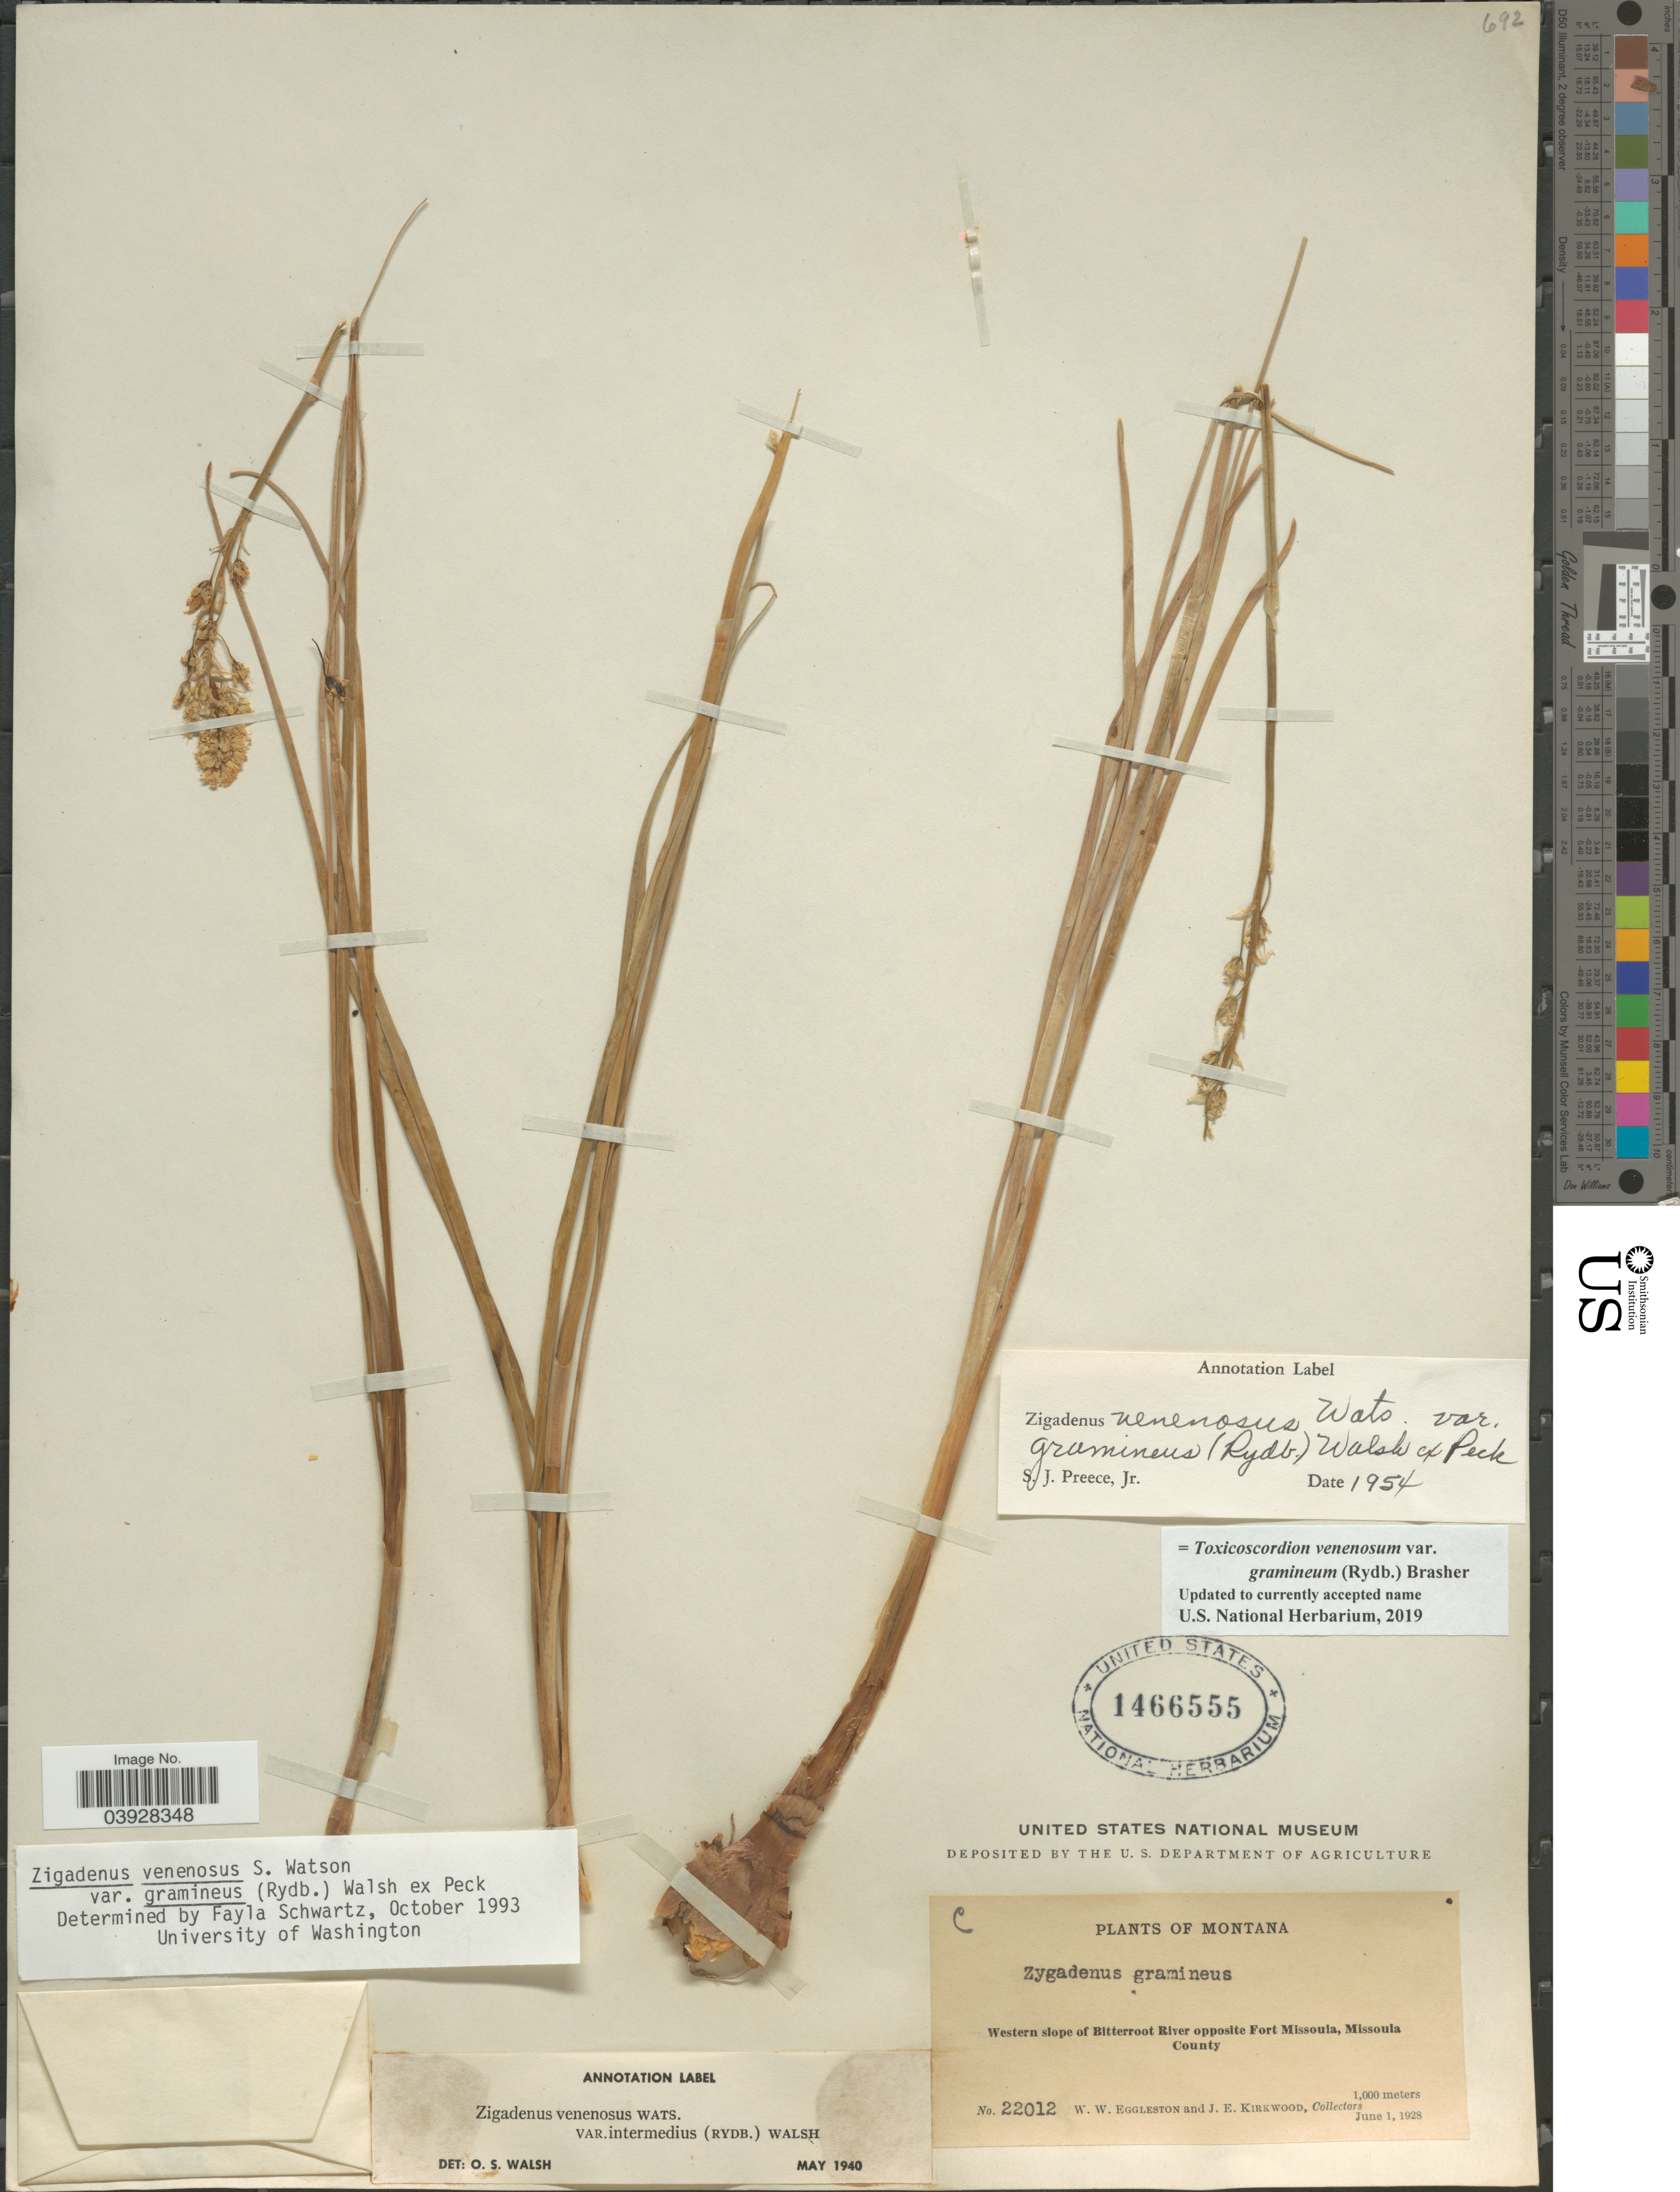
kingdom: Plantae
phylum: Tracheophyta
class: Liliopsida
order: Liliales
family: Melanthiaceae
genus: Toxicoscordion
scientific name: Toxicoscordion venenosum var. gramineum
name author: (Rydb.) Brasher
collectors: W. W. Eggleston & J. Kirkwood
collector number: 22012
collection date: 1928-06-01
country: United States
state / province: Montana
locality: Western slope of Bitterroot River opposite Fort Missoula, Missoula County.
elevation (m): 1000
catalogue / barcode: US 1466555